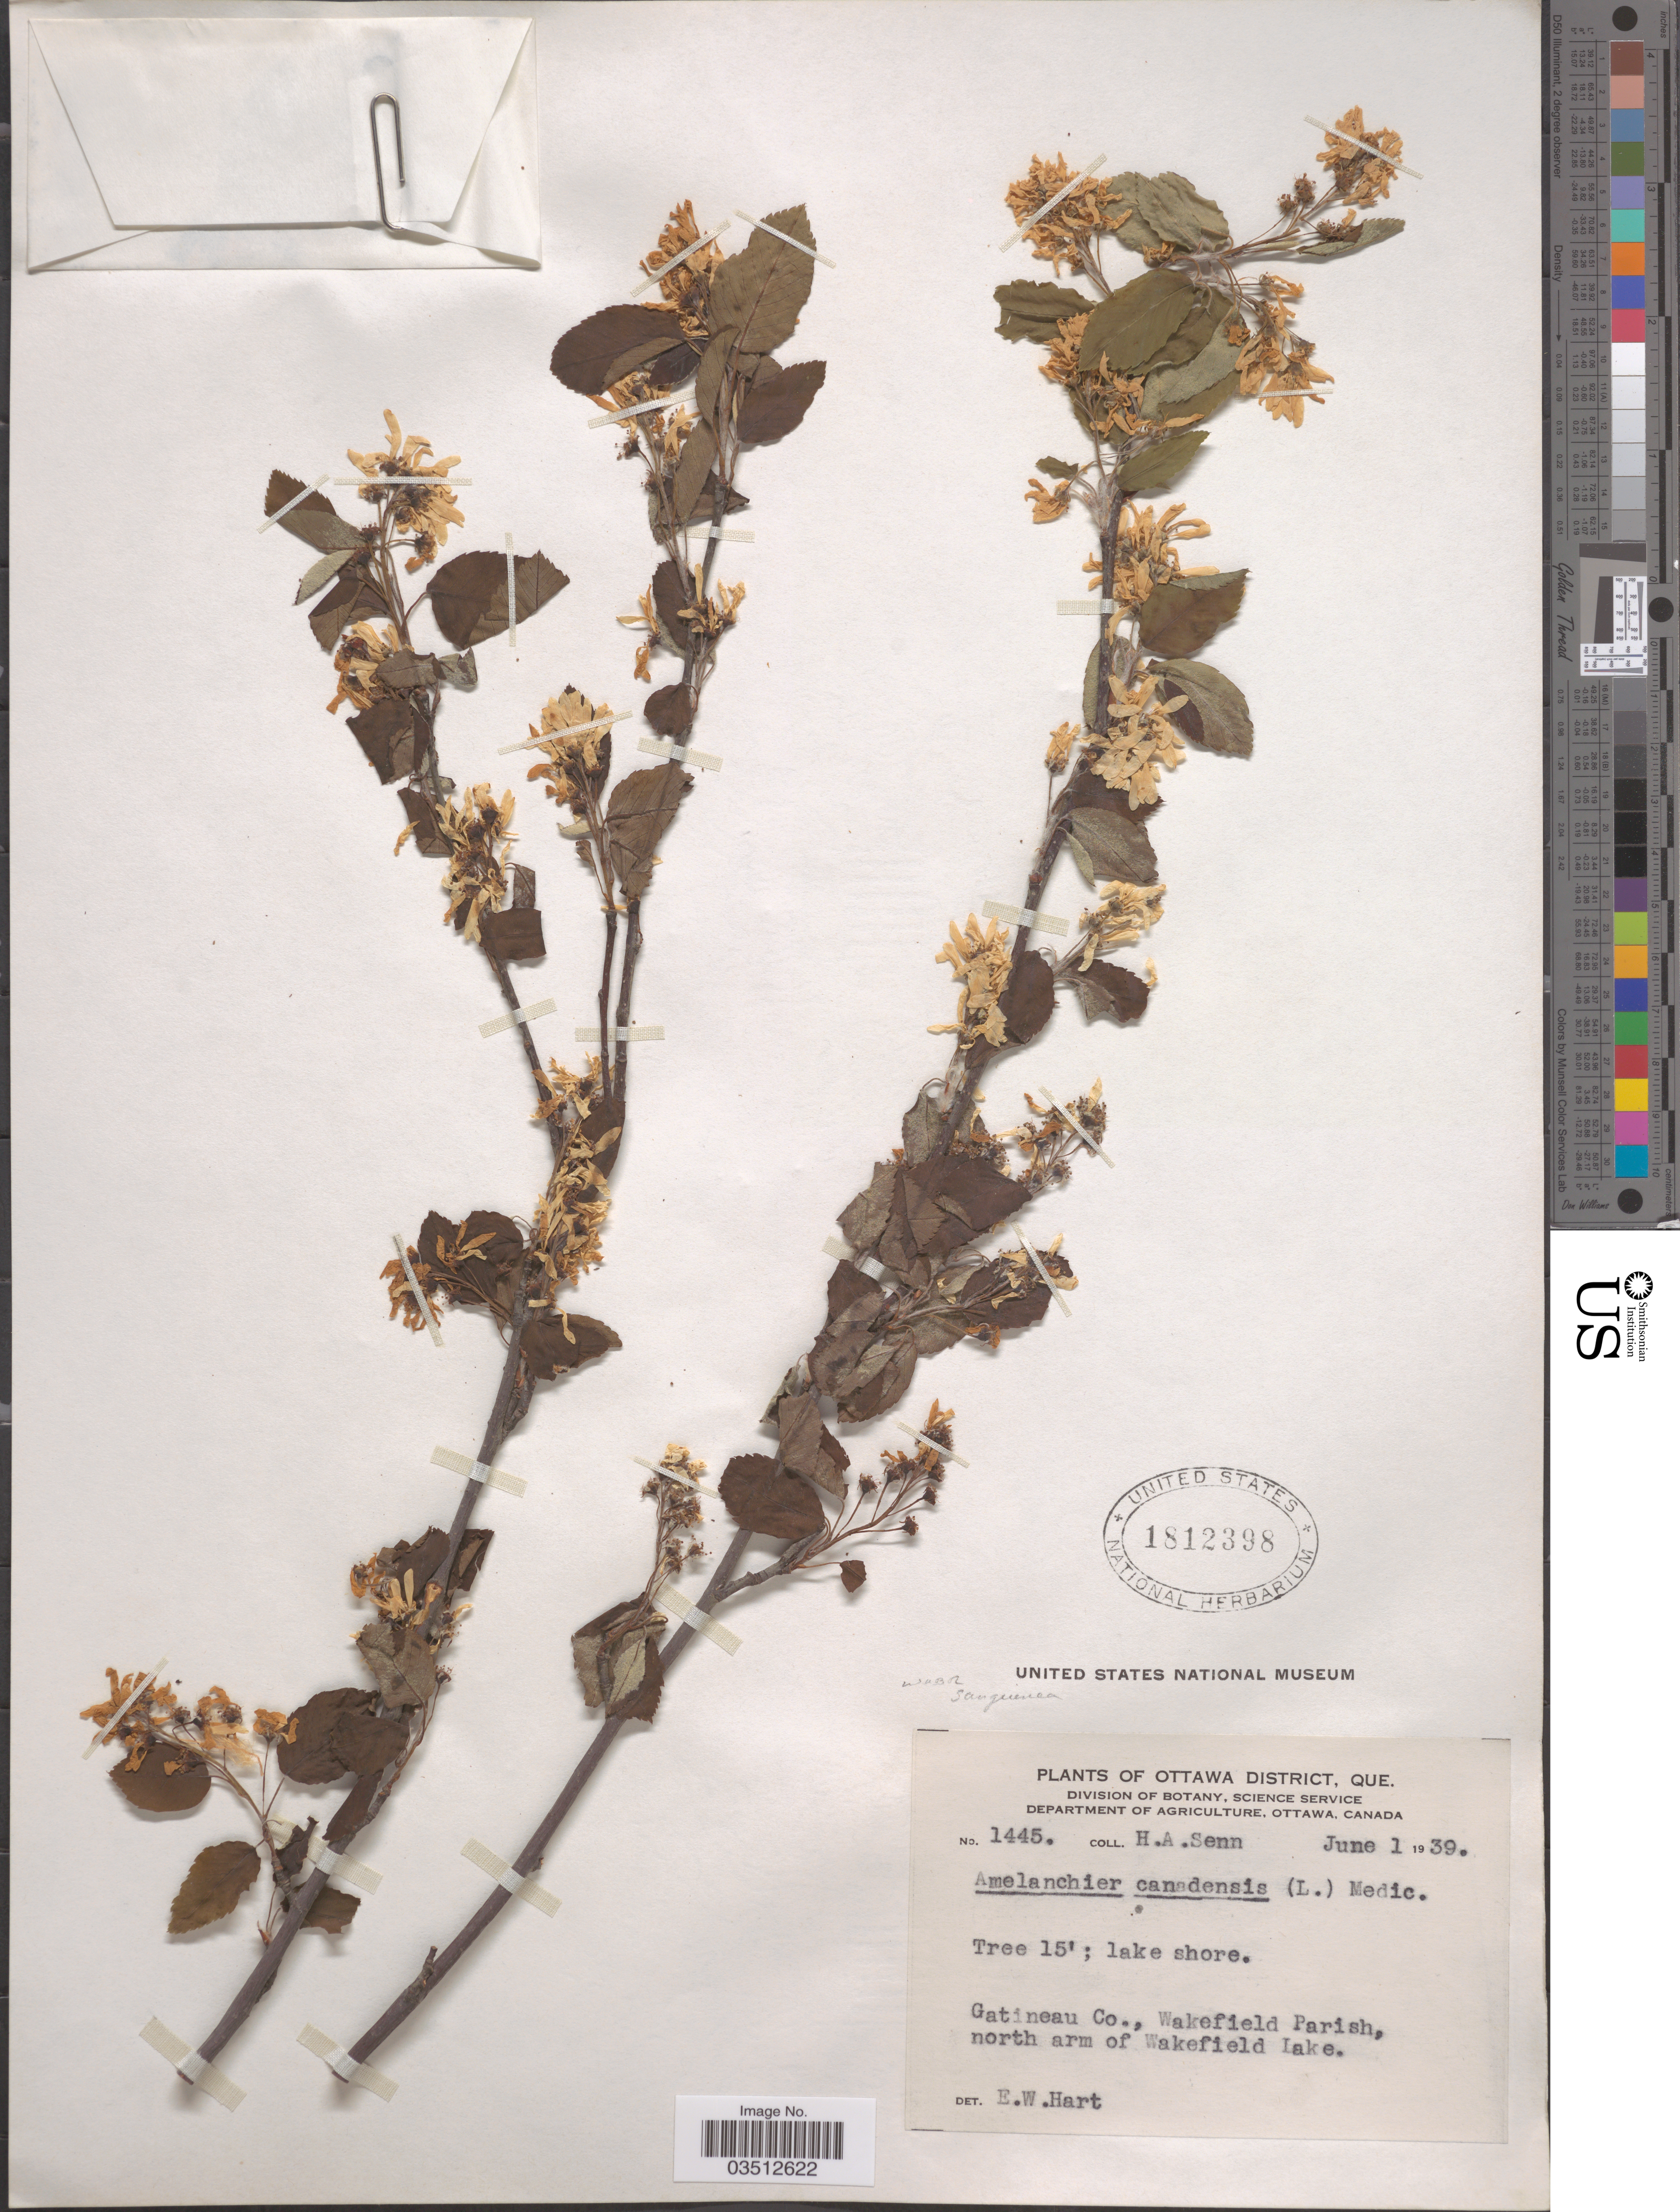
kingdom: Plantae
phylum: Tracheophyta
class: Magnoliopsida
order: Rosales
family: Rosaceae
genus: Amelanchier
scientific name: Amelanchier sanguinea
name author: (Pursh) DC.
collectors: H. Senn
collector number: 1445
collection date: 1939-06-01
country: Canada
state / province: Quebec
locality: Ottawa District. Gatineau Co., Wakefield Parish, north arm of Wakefield Lake.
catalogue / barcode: US 1812398